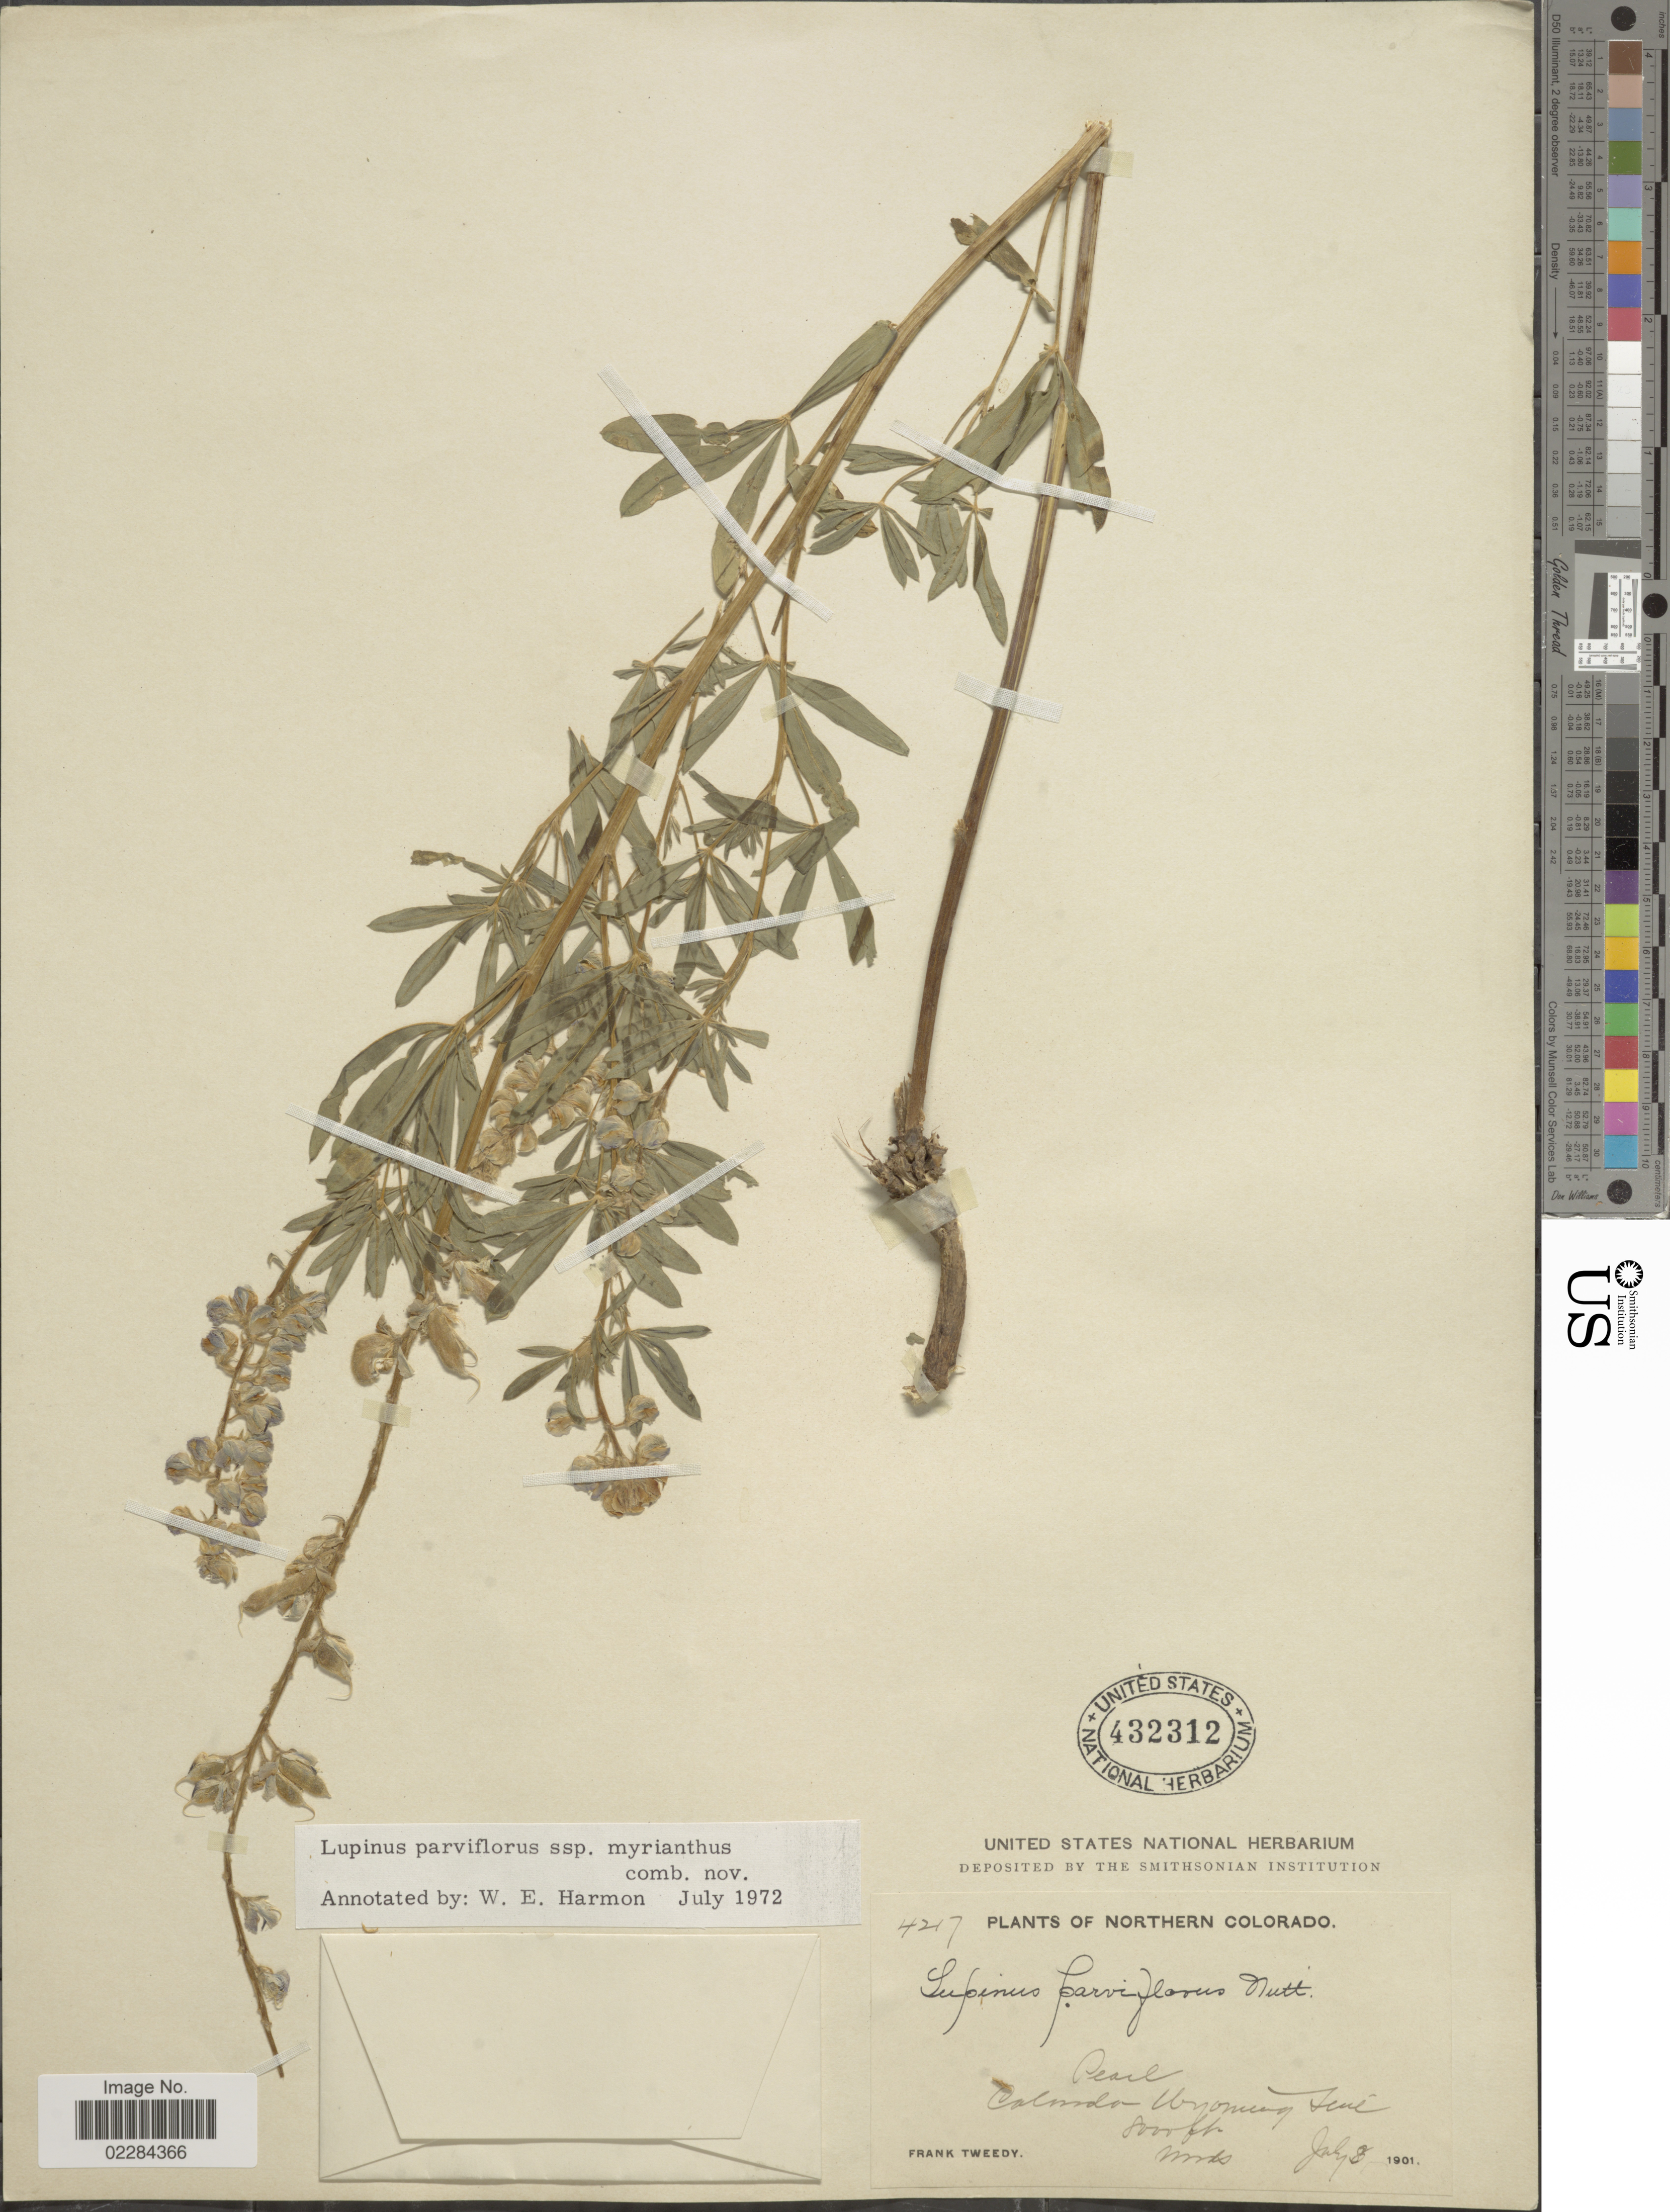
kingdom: Plantae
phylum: Tracheophyta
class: Magnoliopsida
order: Fabales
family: Fabaceae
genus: Lupinus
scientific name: Lupinus argenteus var. myrianthus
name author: (Greene) Isley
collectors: F. Tweedy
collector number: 4217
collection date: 1901-07-08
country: United States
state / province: Colorado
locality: Northern Colorado. Pearl. Colorado- Wyoming Line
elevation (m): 2438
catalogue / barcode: US 432312